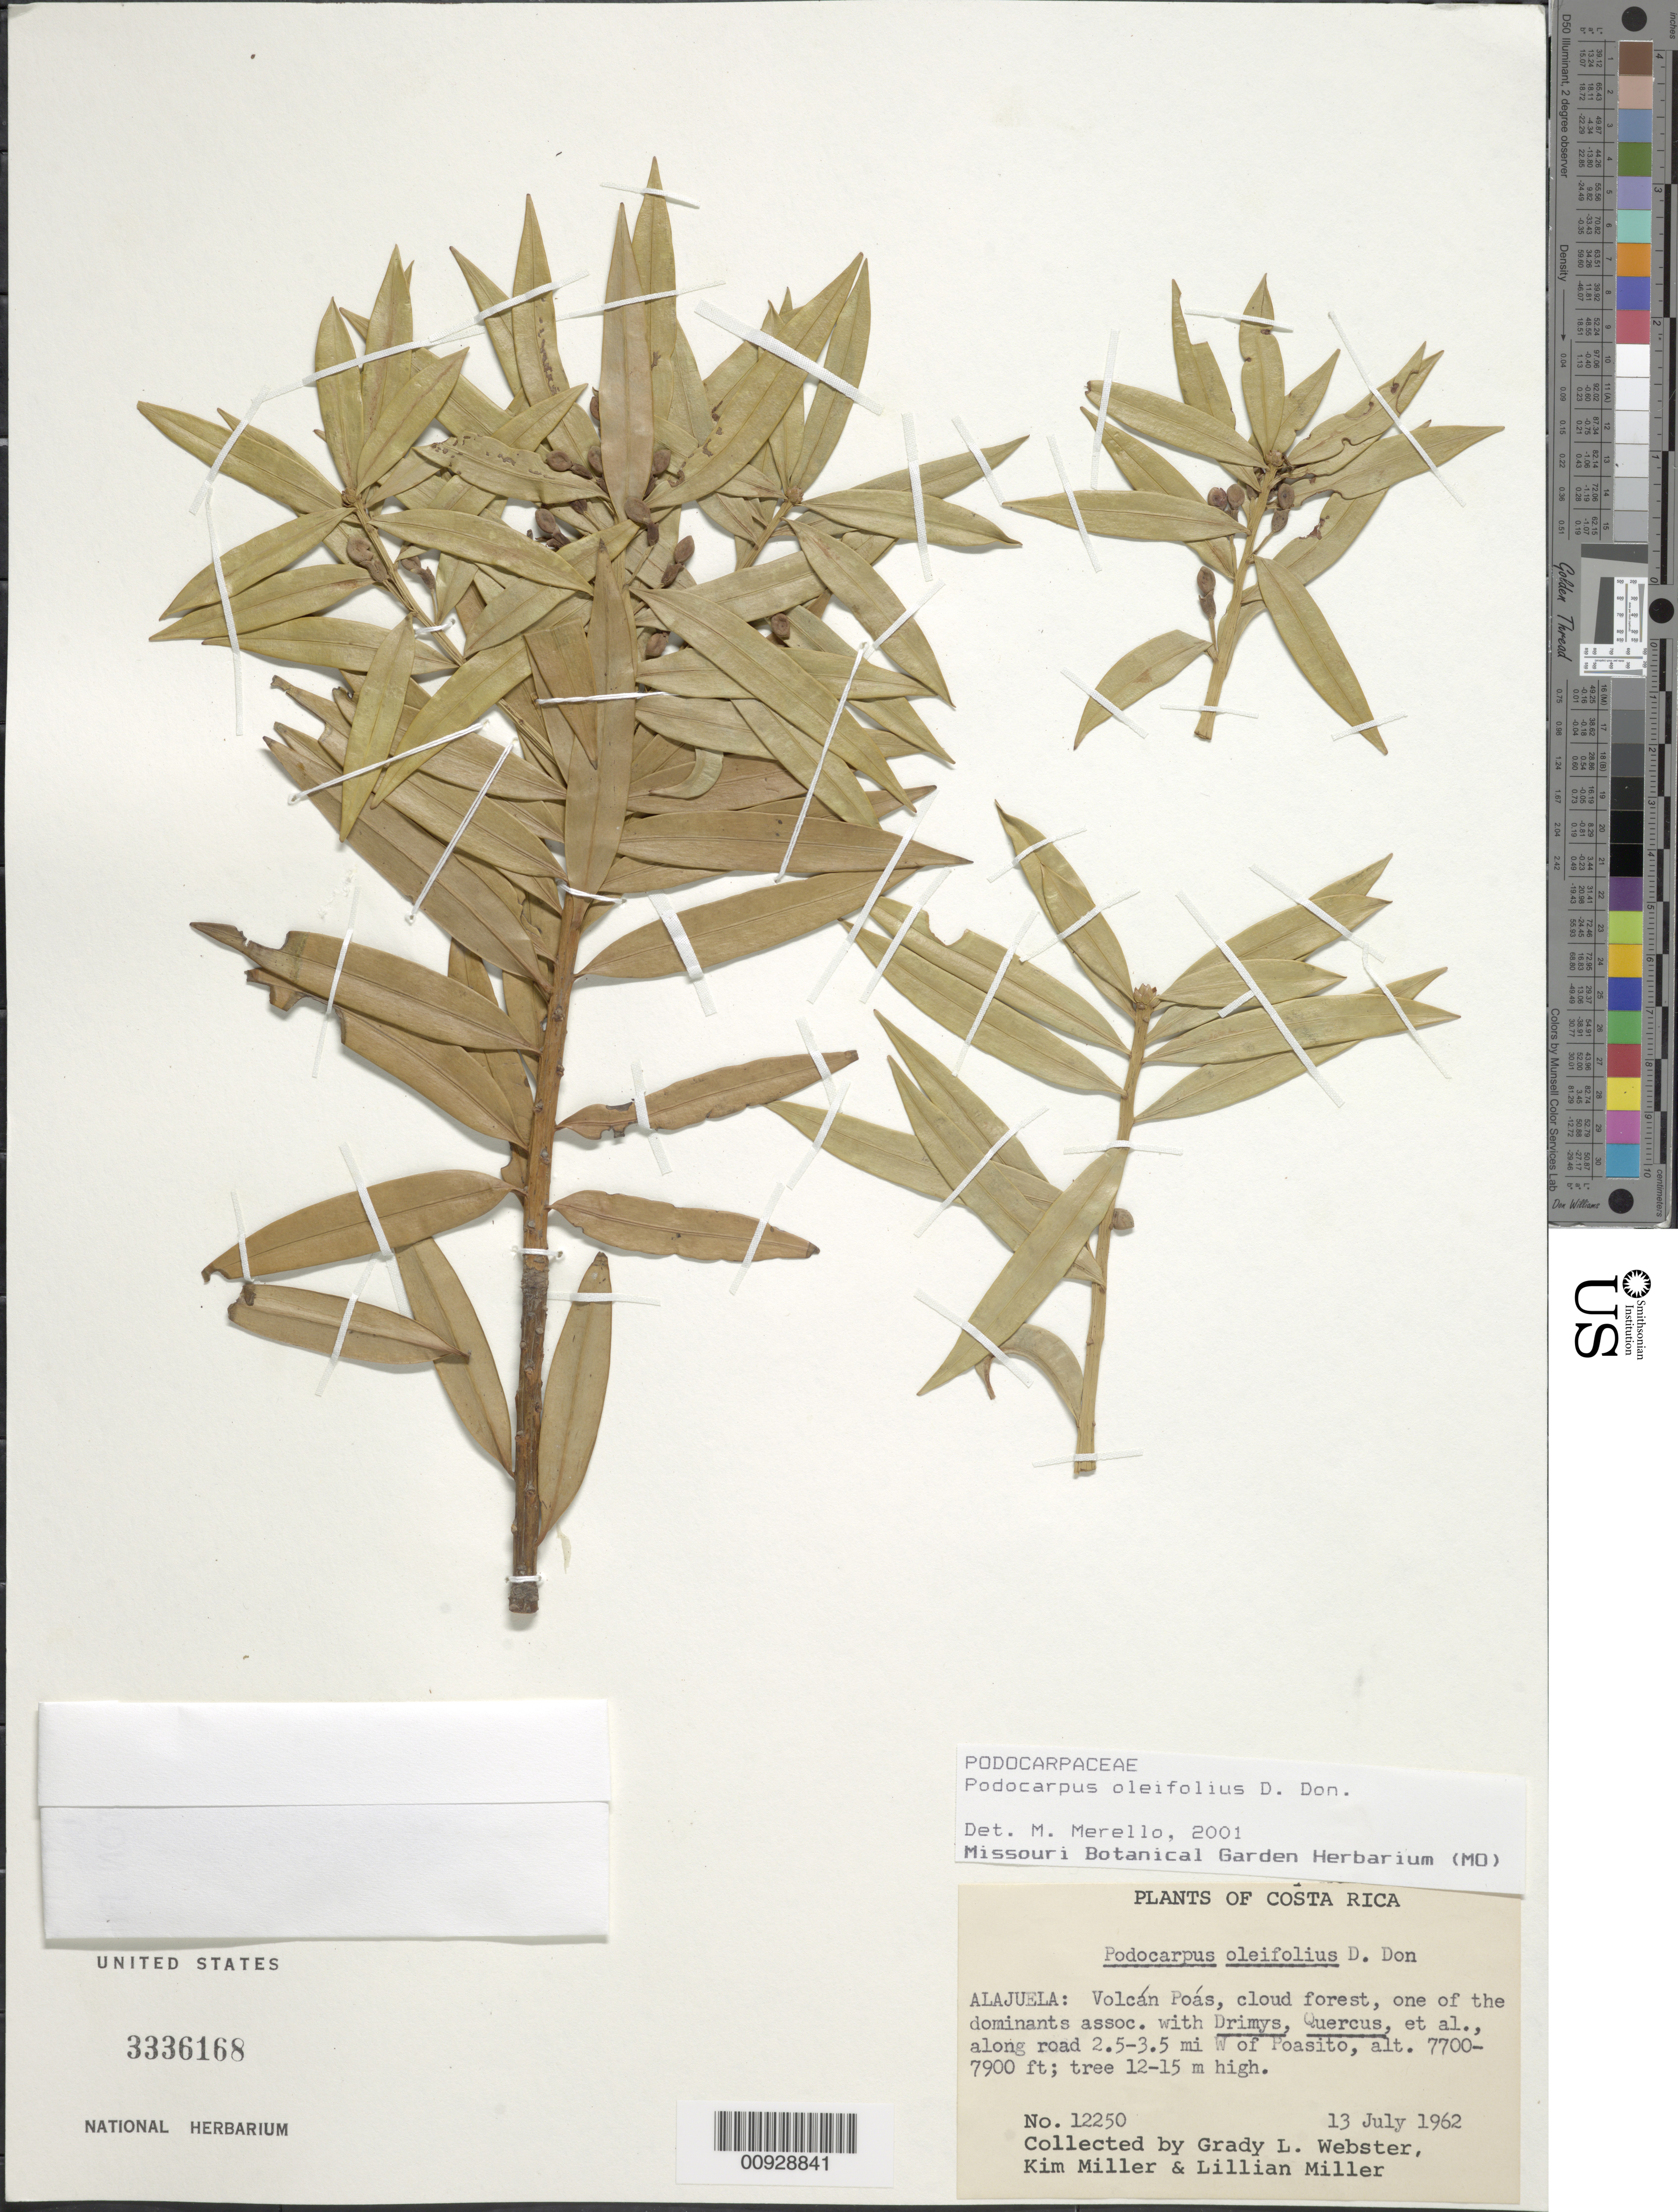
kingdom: Plantae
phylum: Tracheophyta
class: Pinopsida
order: Pinales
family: Podocarpaceae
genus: Podocarpus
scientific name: Podocarpus oleifolius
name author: D. Don ex Lamb.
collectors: G. L. Webster, K. Miller & L. Miller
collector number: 12250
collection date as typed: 13 Jul 1962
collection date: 1962-07-13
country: Costa Rica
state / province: Alajuela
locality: Alajuela: Volcán Poás, along road 2.5-3.5 mi W of Poasito.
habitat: Cloud forest, one of the dominants assoc. with Drimys, Quercus, et al.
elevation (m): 2347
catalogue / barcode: US 3336168